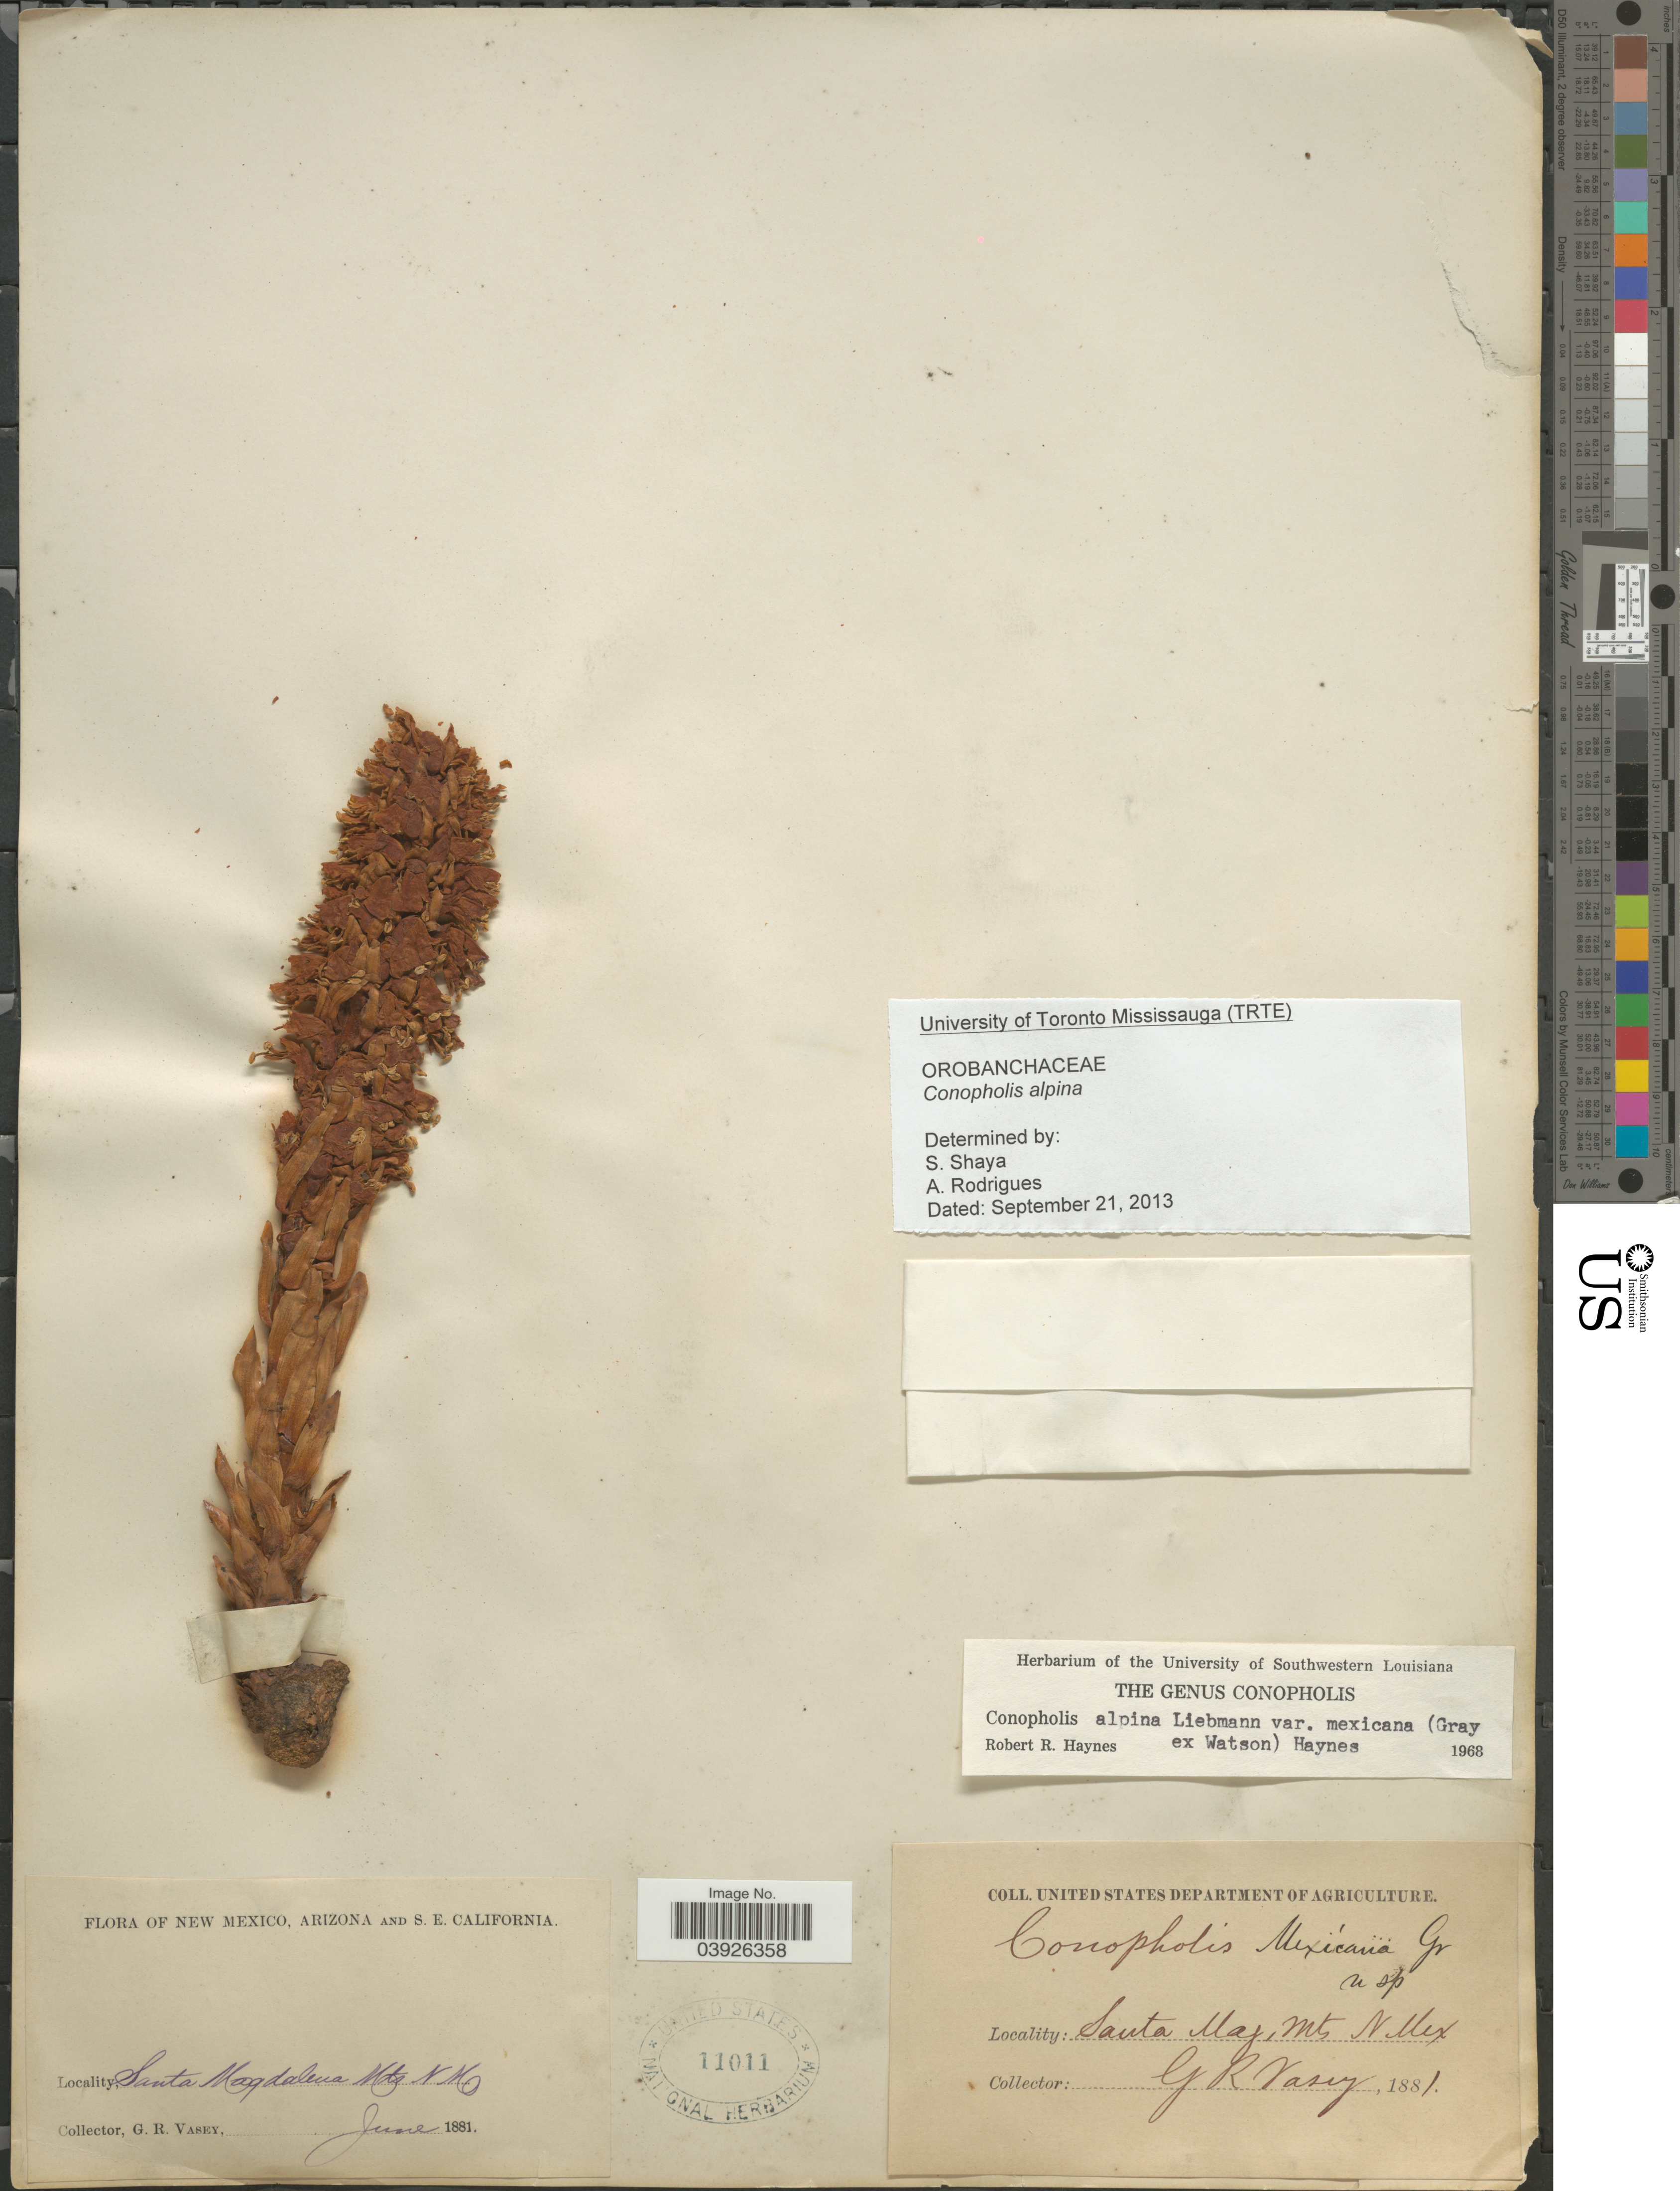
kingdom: Plantae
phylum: Tracheophyta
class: Magnoliopsida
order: Lamiales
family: Orobanchaceae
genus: Conopholis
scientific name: Conopholis alpina var. mexicana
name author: (A. Gray ex S. Watson) R.R. Haynes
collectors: G. R. Vasey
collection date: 1881-06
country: United States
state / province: New Mexico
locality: Santa Magdalena Mts.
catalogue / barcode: US 11011